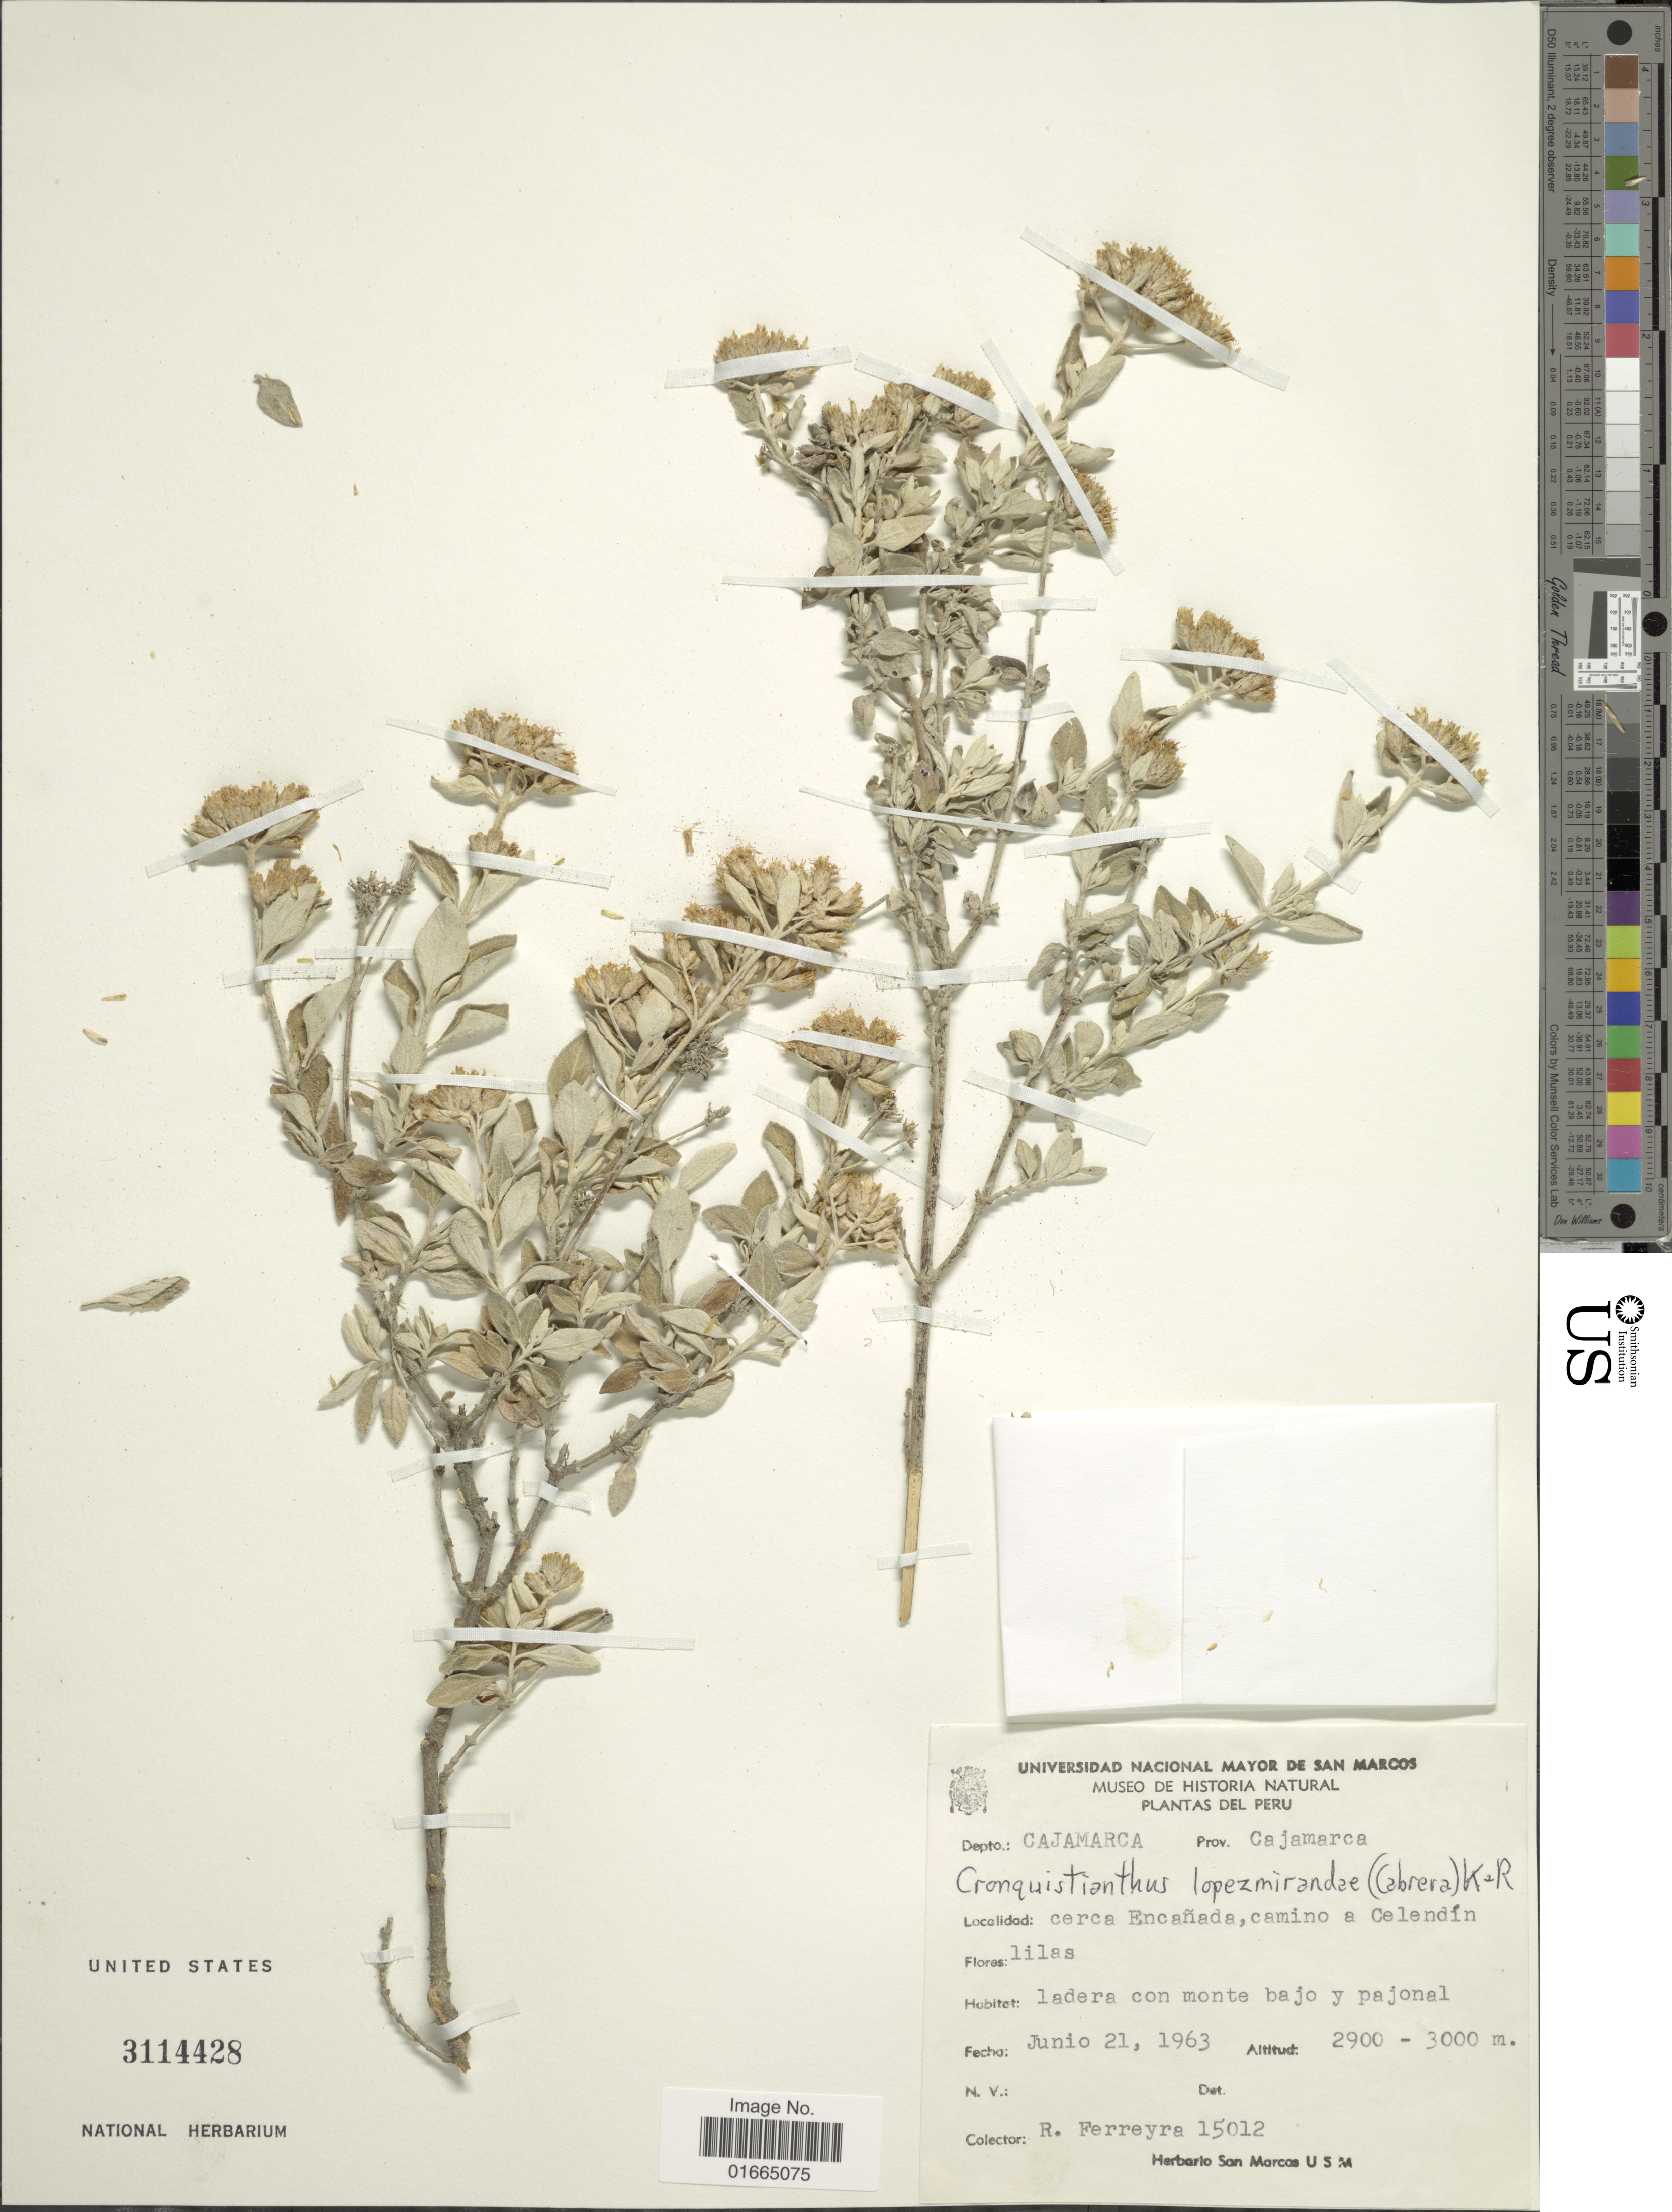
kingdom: Plantae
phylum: Tracheophyta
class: Magnoliopsida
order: Asterales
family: Asteraceae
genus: Cronquistianthus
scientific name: Cronquistianthus lopezmirandae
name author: (Cabrera) R.M. King & H. Rob.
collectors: R. A. Ferreyra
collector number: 15012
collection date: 1963-06-21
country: Peru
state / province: Cajamarca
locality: Depto.: Cajamarca. Prov. Cajamarca. Cerca Encañada, camino a Celendín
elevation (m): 2900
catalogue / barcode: US 3114428